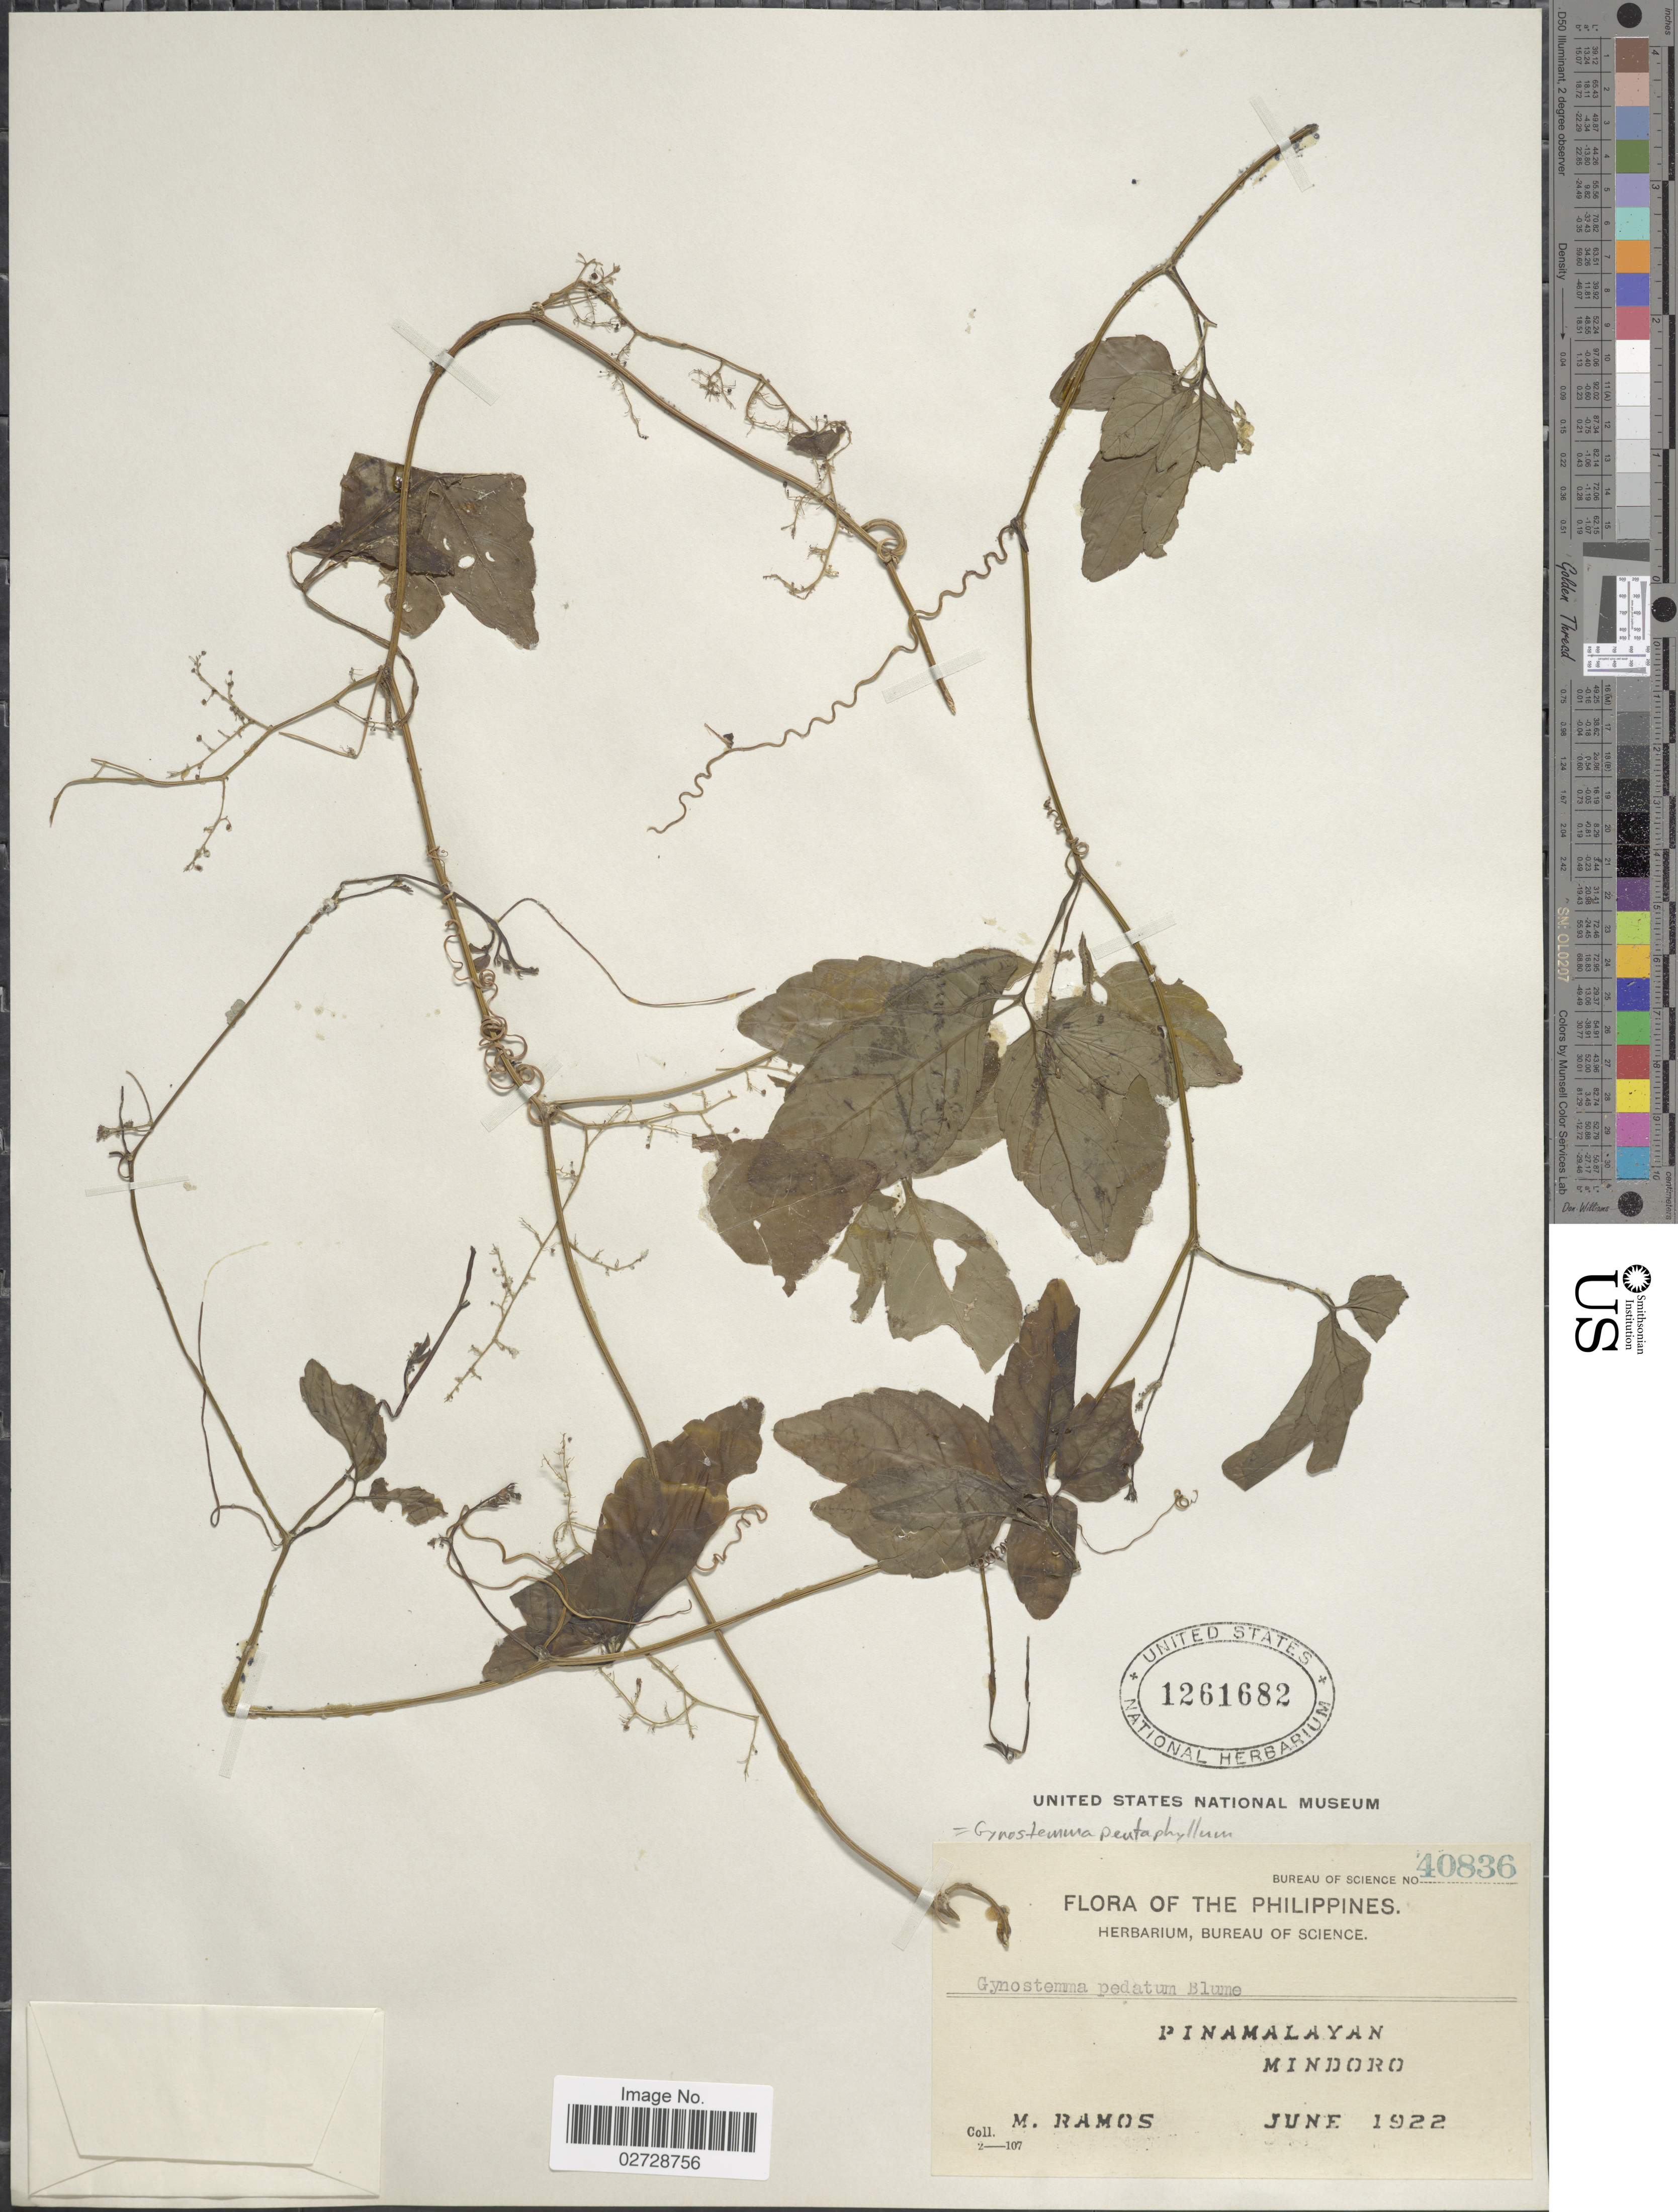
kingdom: Plantae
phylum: Tracheophyta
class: Magnoliopsida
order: Cucurbitales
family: Cucurbitaceae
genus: Gynostemma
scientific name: Gynostemma pentaphyllum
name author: (Thunb.) Makino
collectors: M. Ramos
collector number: Bureau of Science40836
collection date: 1922-06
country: Philippines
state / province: Mimaropa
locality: Pinamalayan. Mindoro.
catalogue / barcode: US 1261682